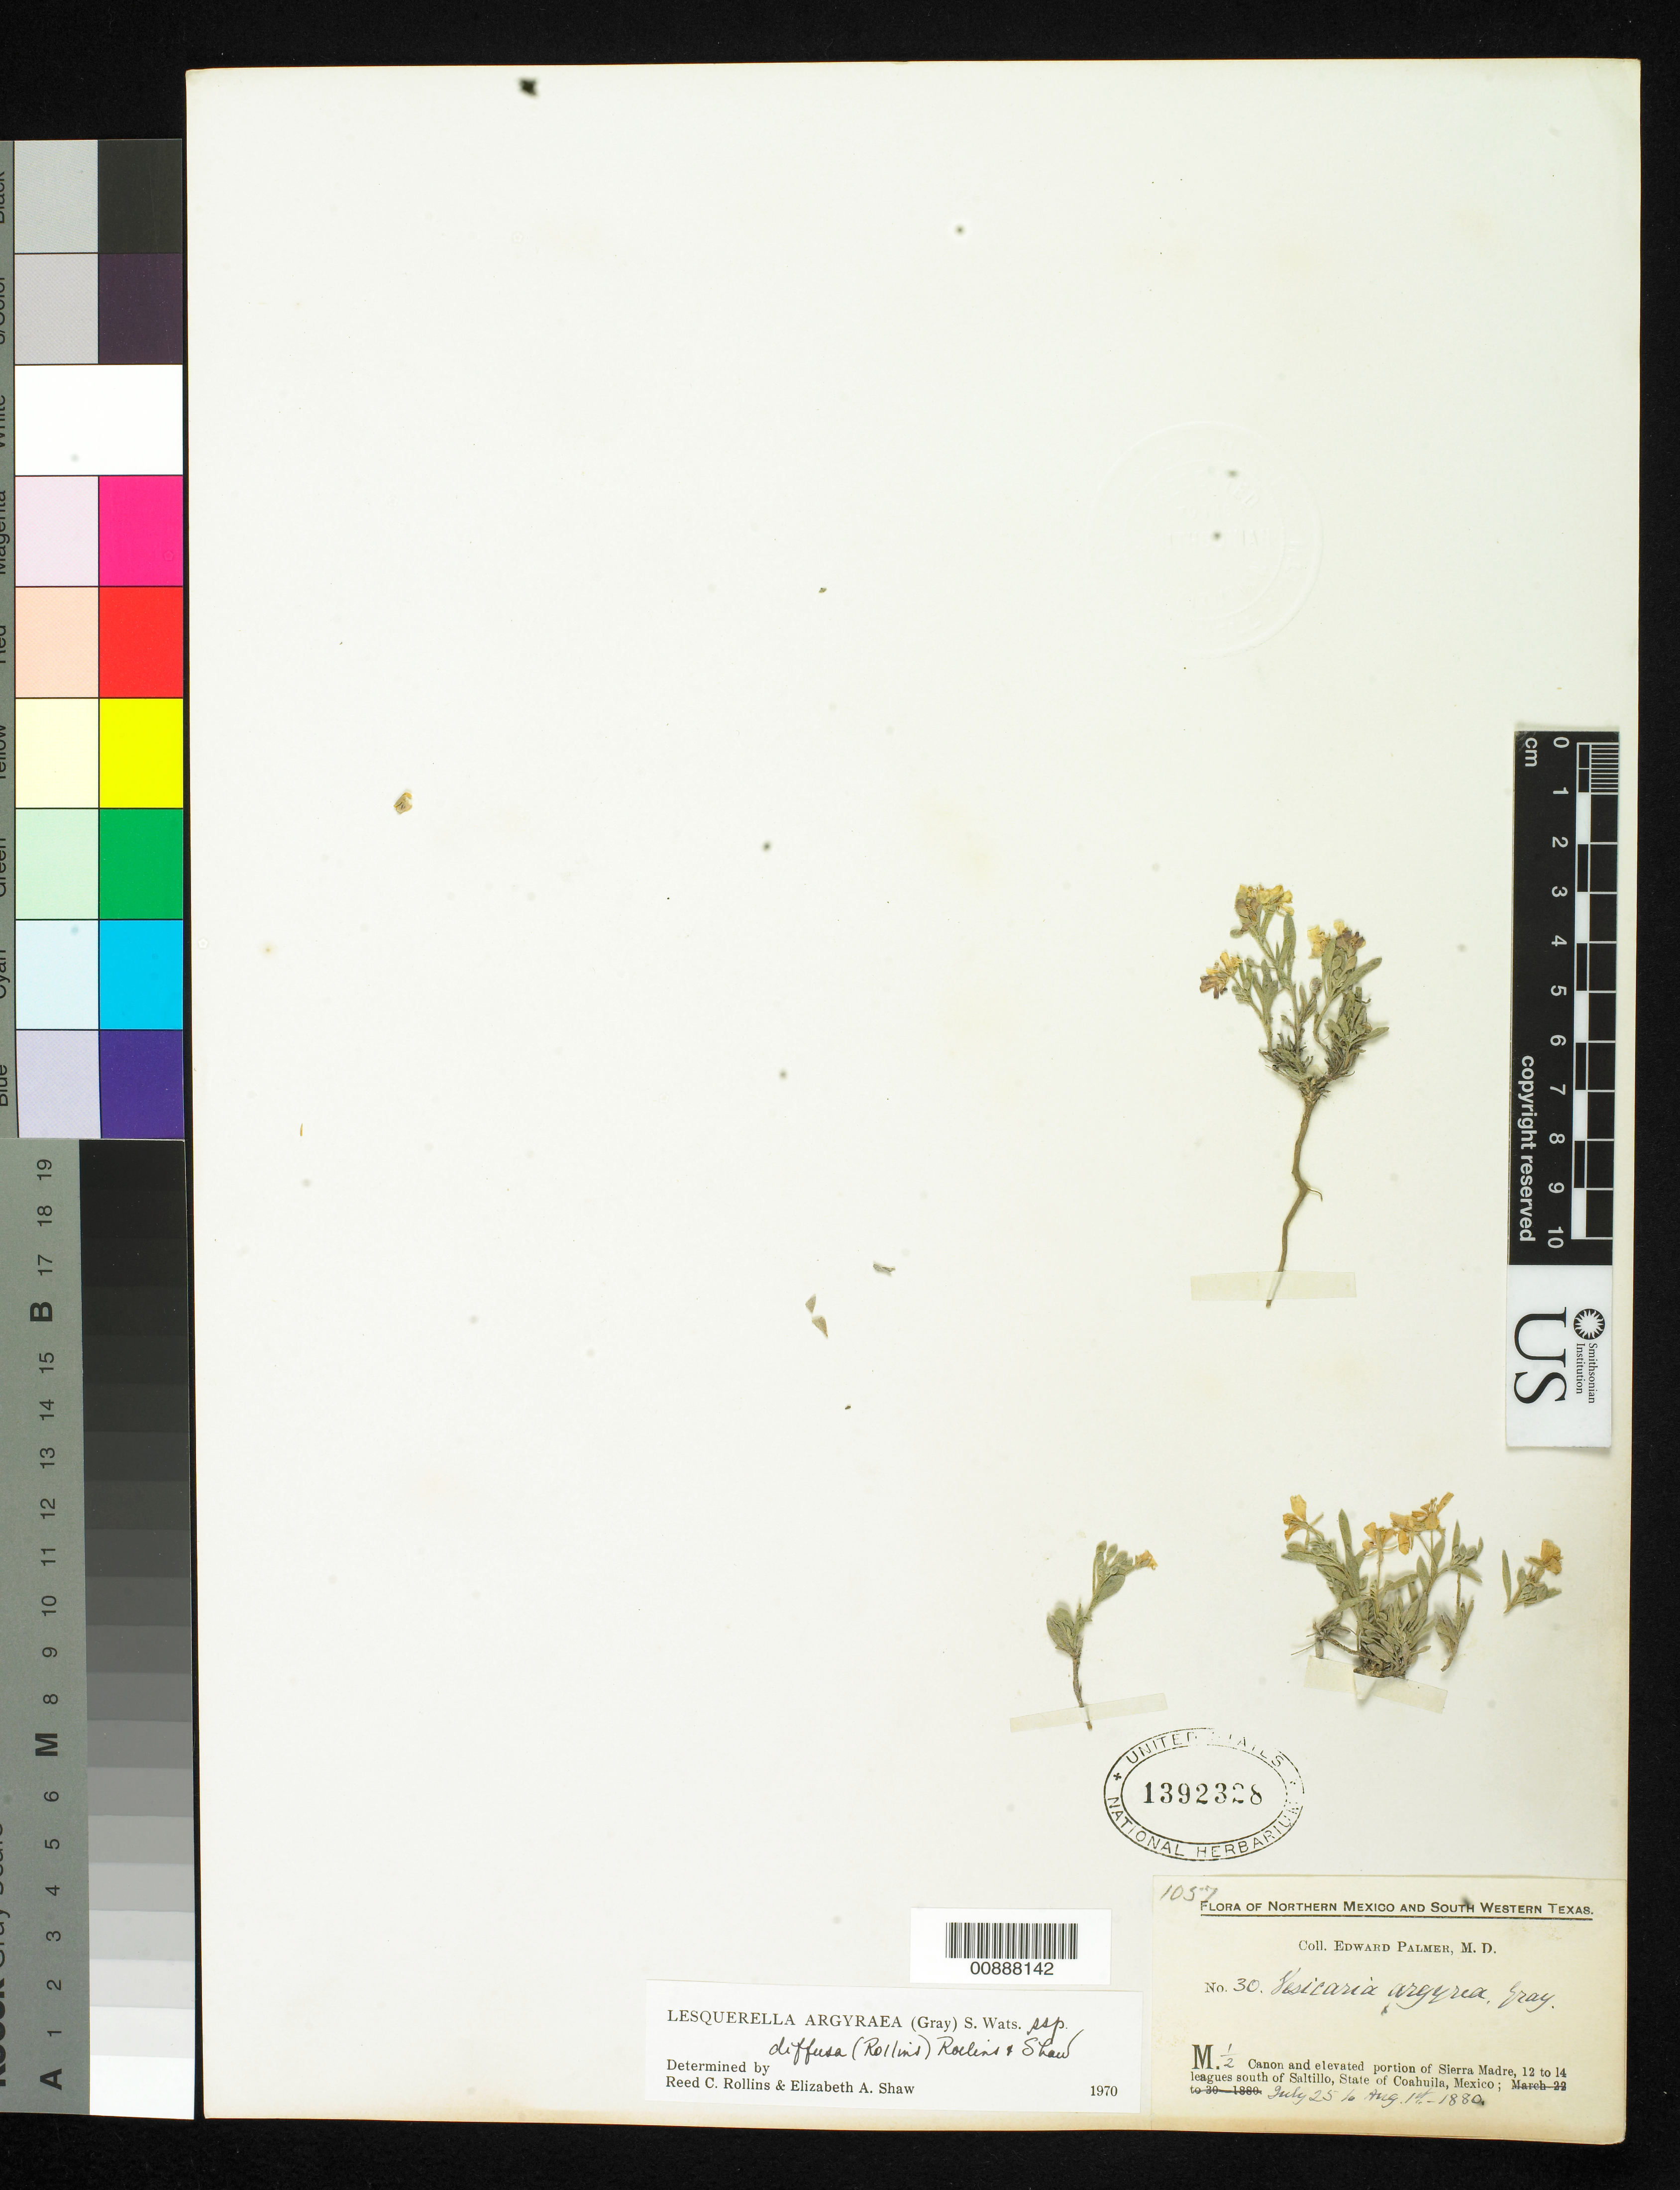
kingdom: Plantae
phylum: Tracheophyta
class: Magnoliopsida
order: Brassicales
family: Brassicaceae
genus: Lesquerella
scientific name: Lesquerella argyraea subsp. diffusa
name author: (Rollins) Rollins & E.A. Shaw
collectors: E. Palmer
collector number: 30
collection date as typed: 25 Jul 1880 to 01 Aug 1880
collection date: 1880-07-25/1880-08-01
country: Mexico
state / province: Coahuila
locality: M12. Cañon and elevated portion of Sierra Madre, 12 to 14 leagues south of Saltillo, Coahuila.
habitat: Cañon and elevated portion of Sierra.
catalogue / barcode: US 1392328